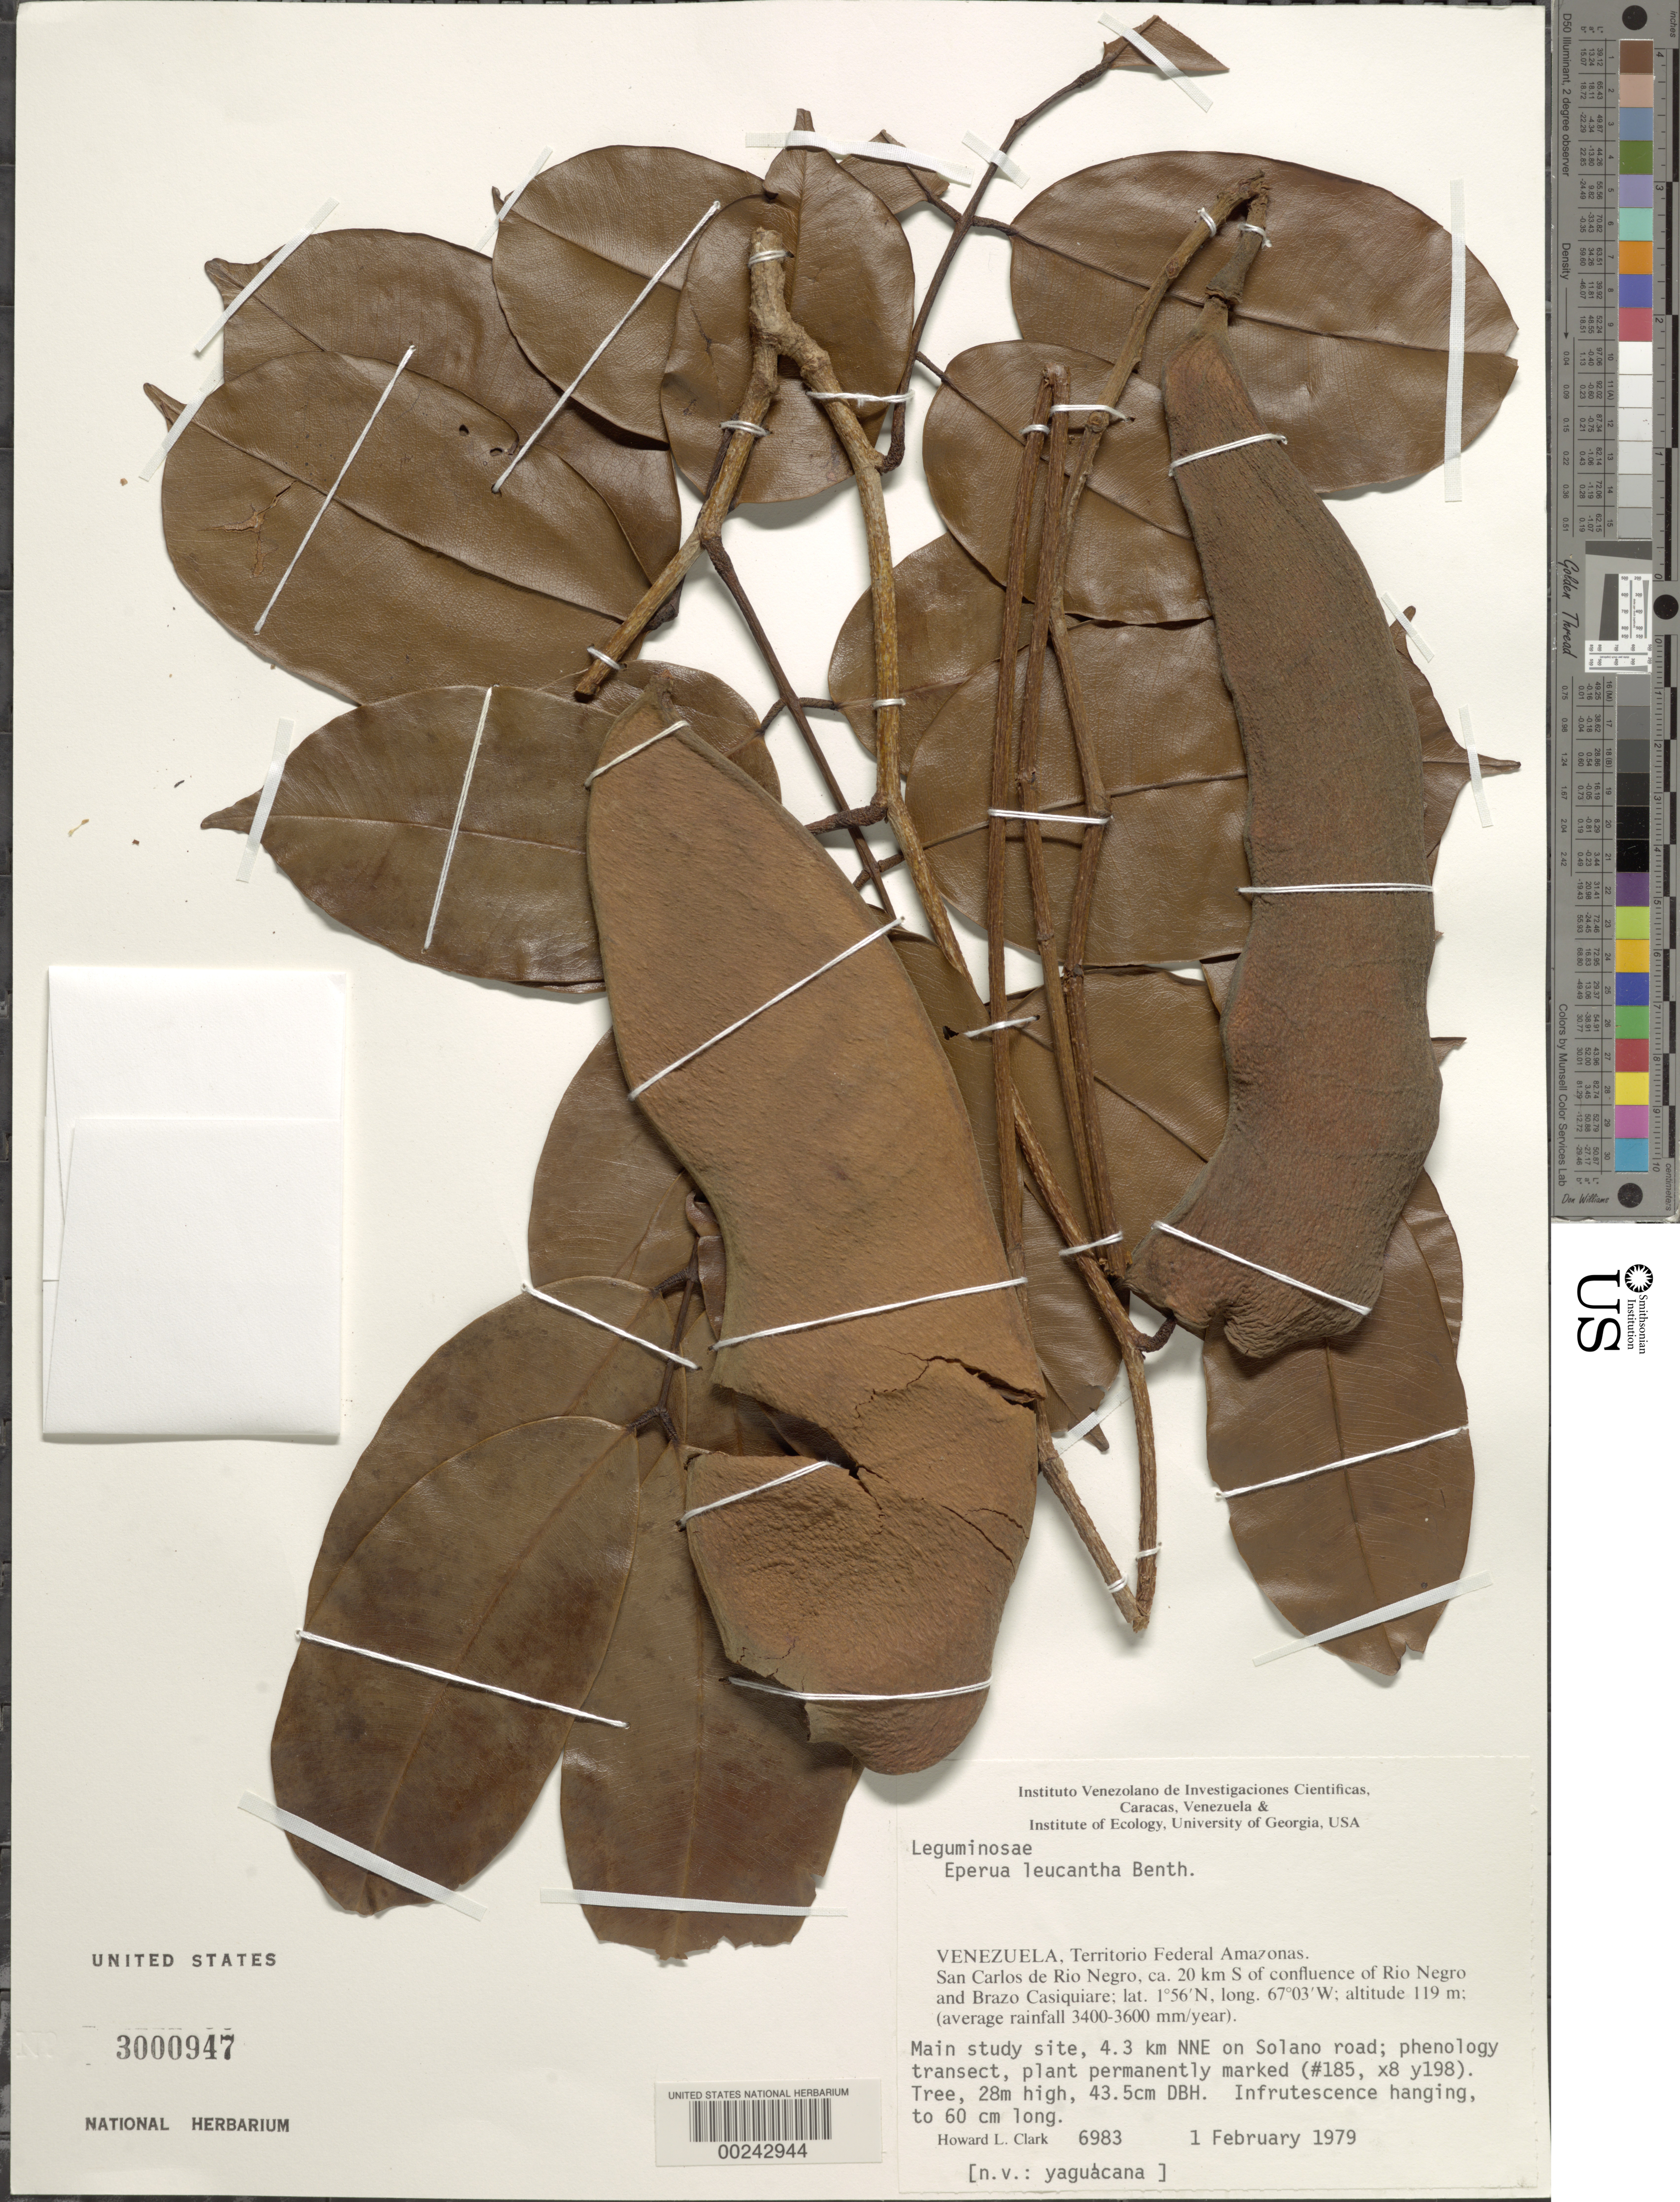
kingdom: Plantae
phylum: Tracheophyta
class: Magnoliopsida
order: Fabales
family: Fabaceae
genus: Eperua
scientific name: Eperua leucantha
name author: Benth.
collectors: H. L. Clark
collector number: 6983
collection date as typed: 01 Feb 1979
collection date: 1979-02-01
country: Venezuela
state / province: Amazonas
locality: San carlos de rio negro, 20 km s of conf. of rio negro + brazo casiquiare, main study site, 4.3 km nne of solano road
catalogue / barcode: US 3000947